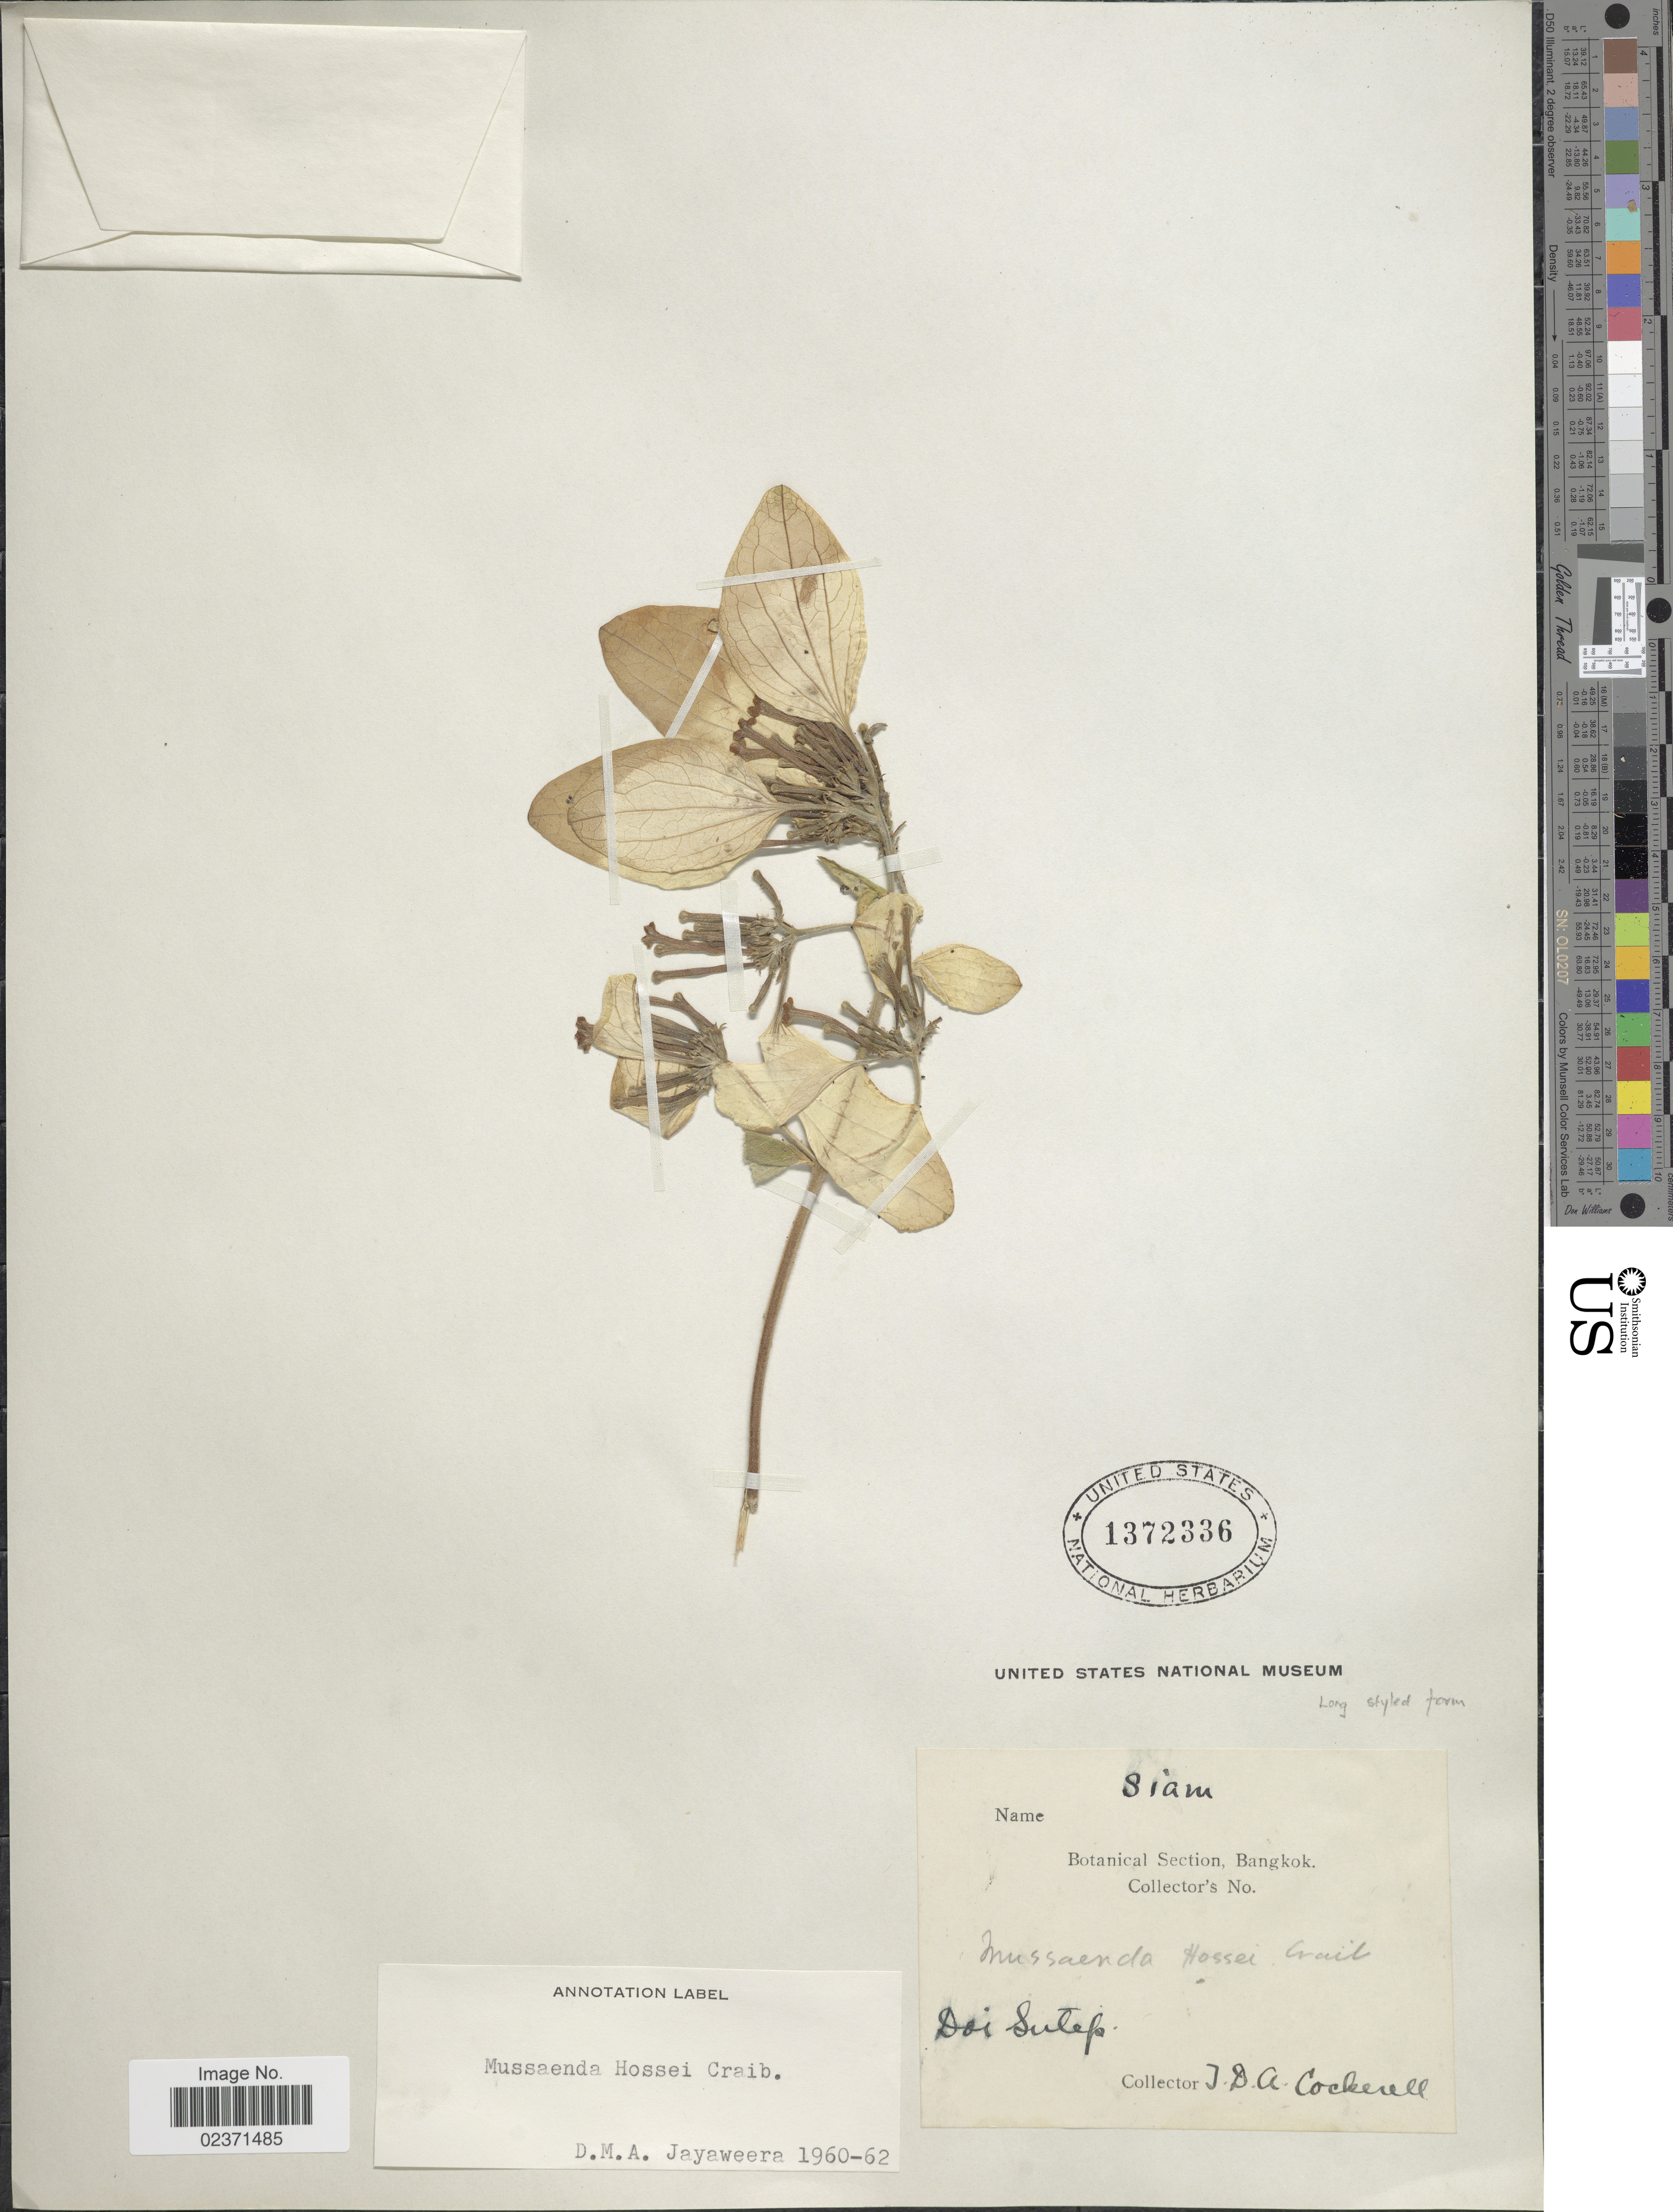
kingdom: Plantae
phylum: Tracheophyta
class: Magnoliopsida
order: Gentianales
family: Rubiaceae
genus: Mussaenda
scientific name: Mussaenda hossei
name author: Craib ex Hosseus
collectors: T. Cockerell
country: Thailand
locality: Siam. Doi Sutep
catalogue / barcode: US 1372336